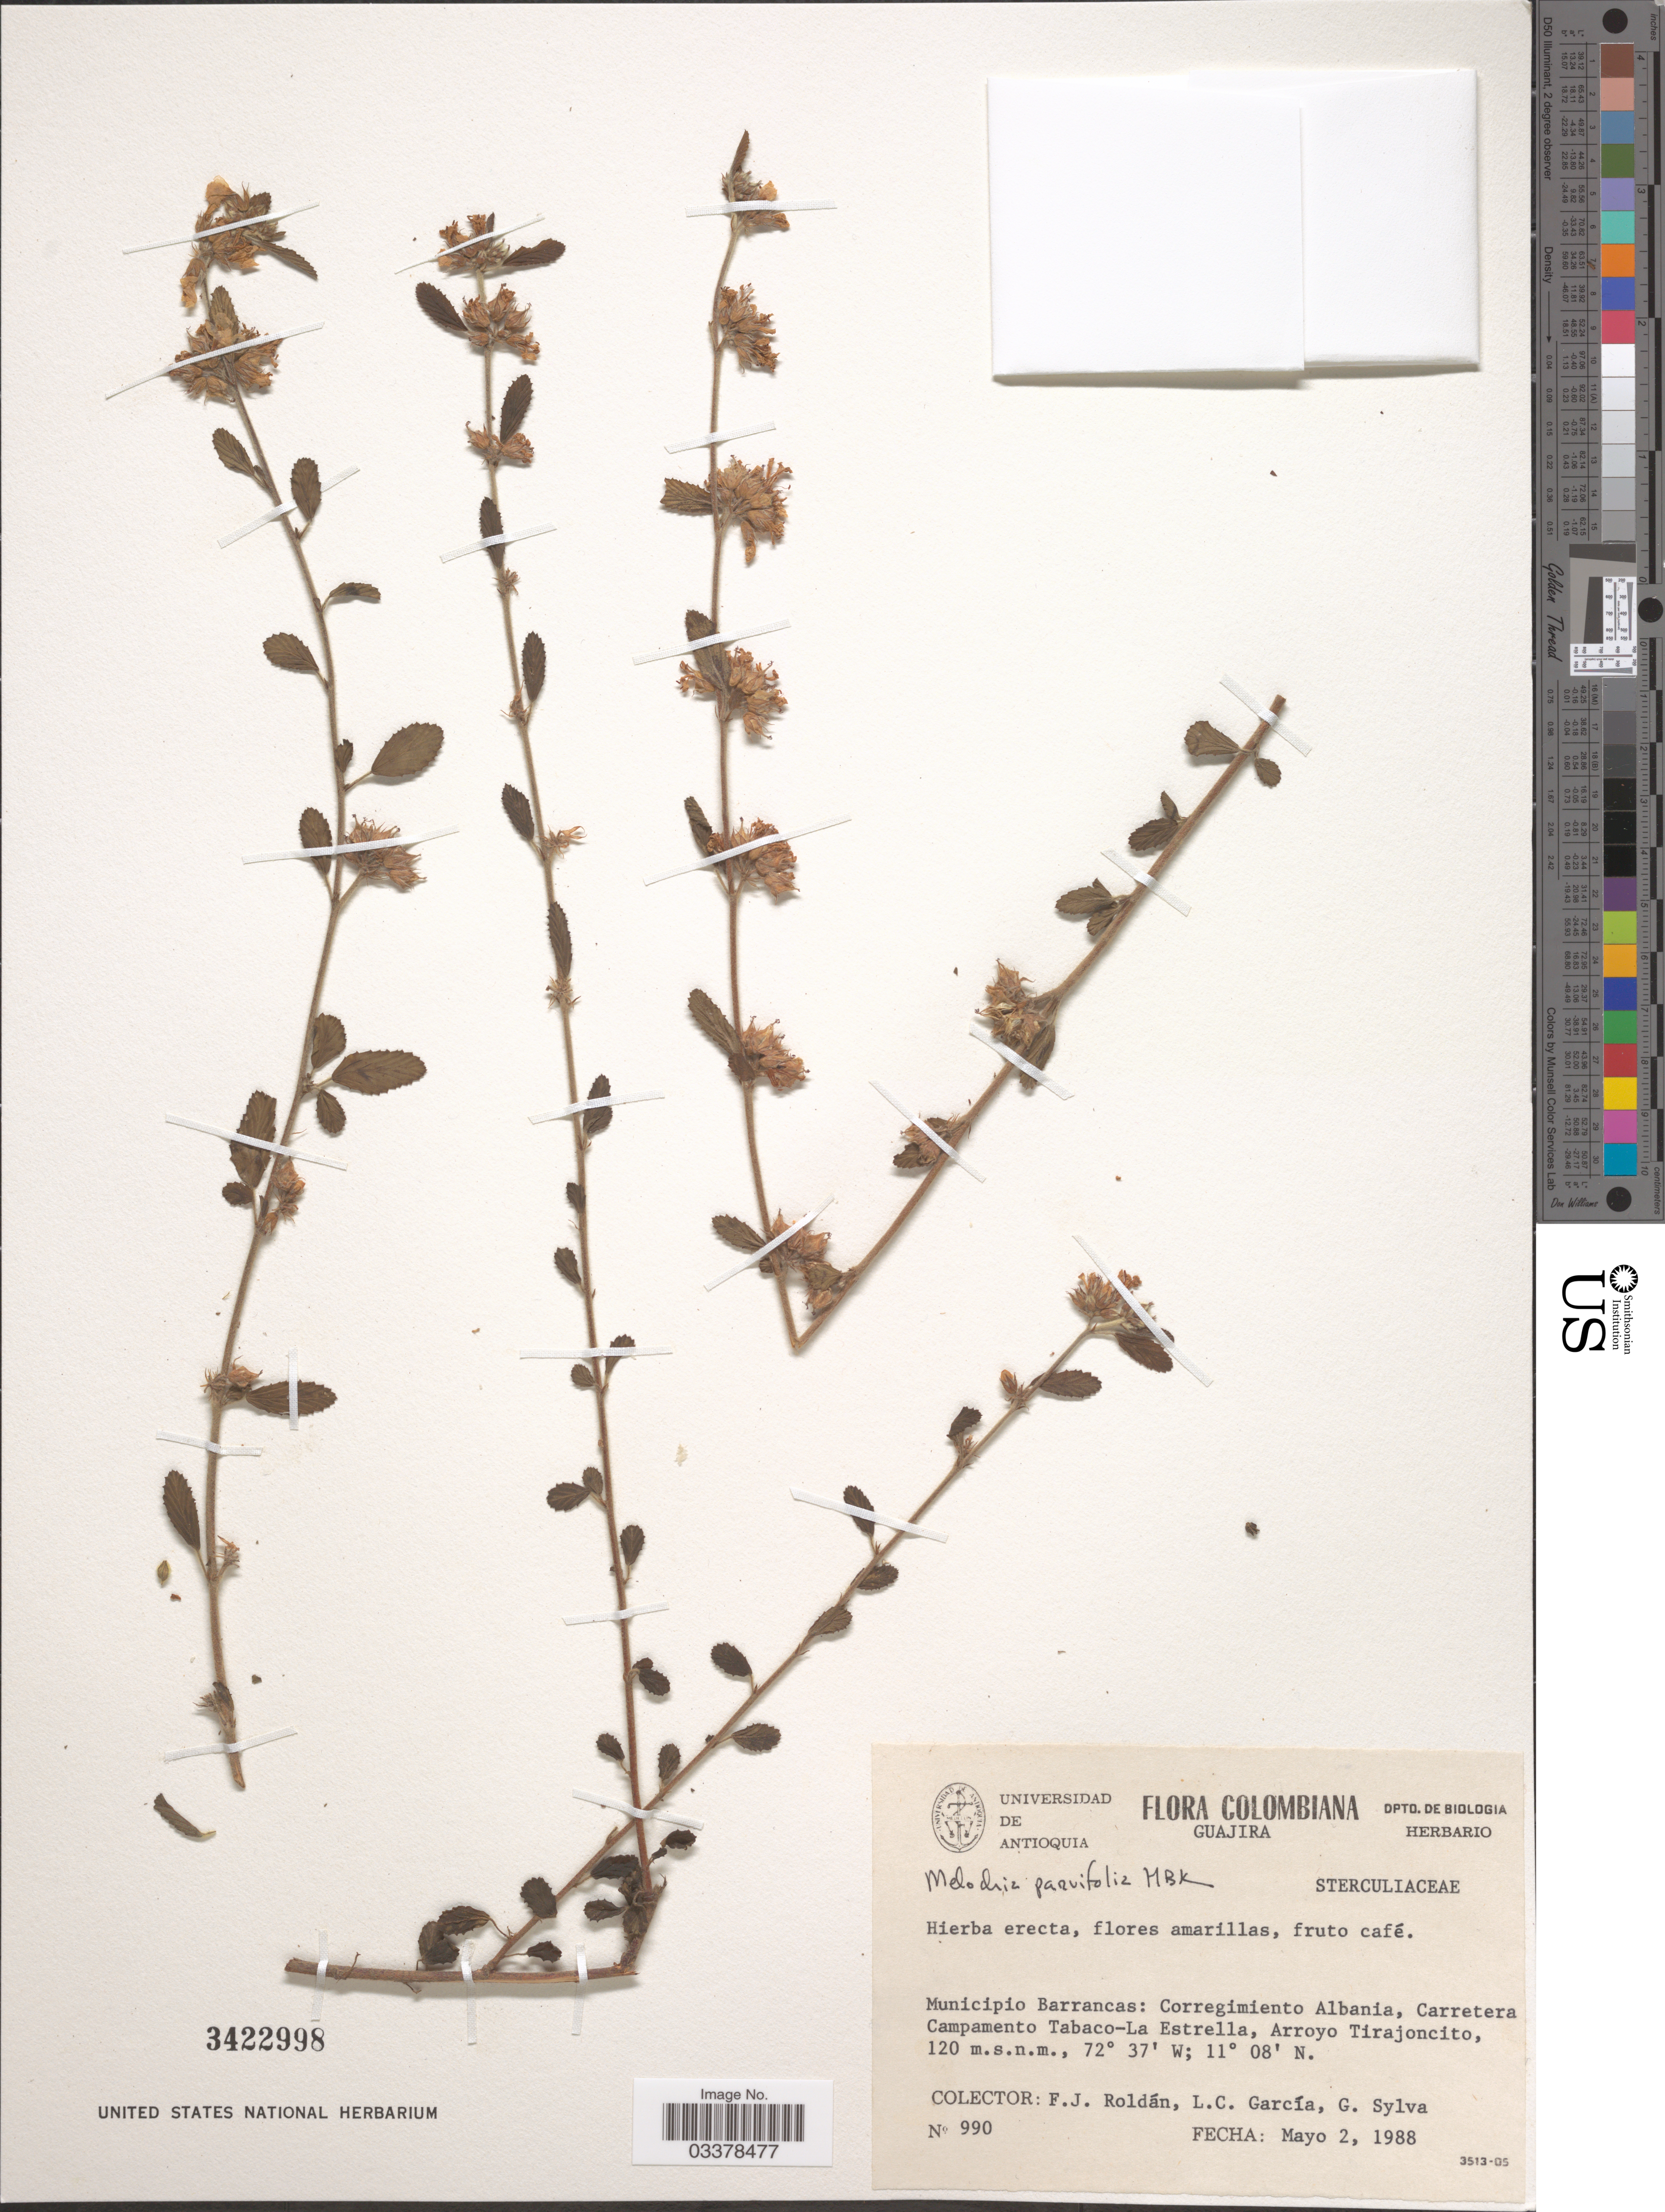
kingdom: Plantae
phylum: Tracheophyta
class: Magnoliopsida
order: Malvales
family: Malvaceae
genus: Melochia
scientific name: Melochia parvifolia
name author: Kunth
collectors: F. J. Roldán, L. C. Garcia & G. Sylva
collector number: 990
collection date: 1988-05-02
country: Colombia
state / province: La Guajira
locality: Municipio Barrancas: Corregimiento Albania, Carretera Campamento Tabaco-La Estrella, Arroyo Tirajoncito.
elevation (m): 120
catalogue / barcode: US 3422998